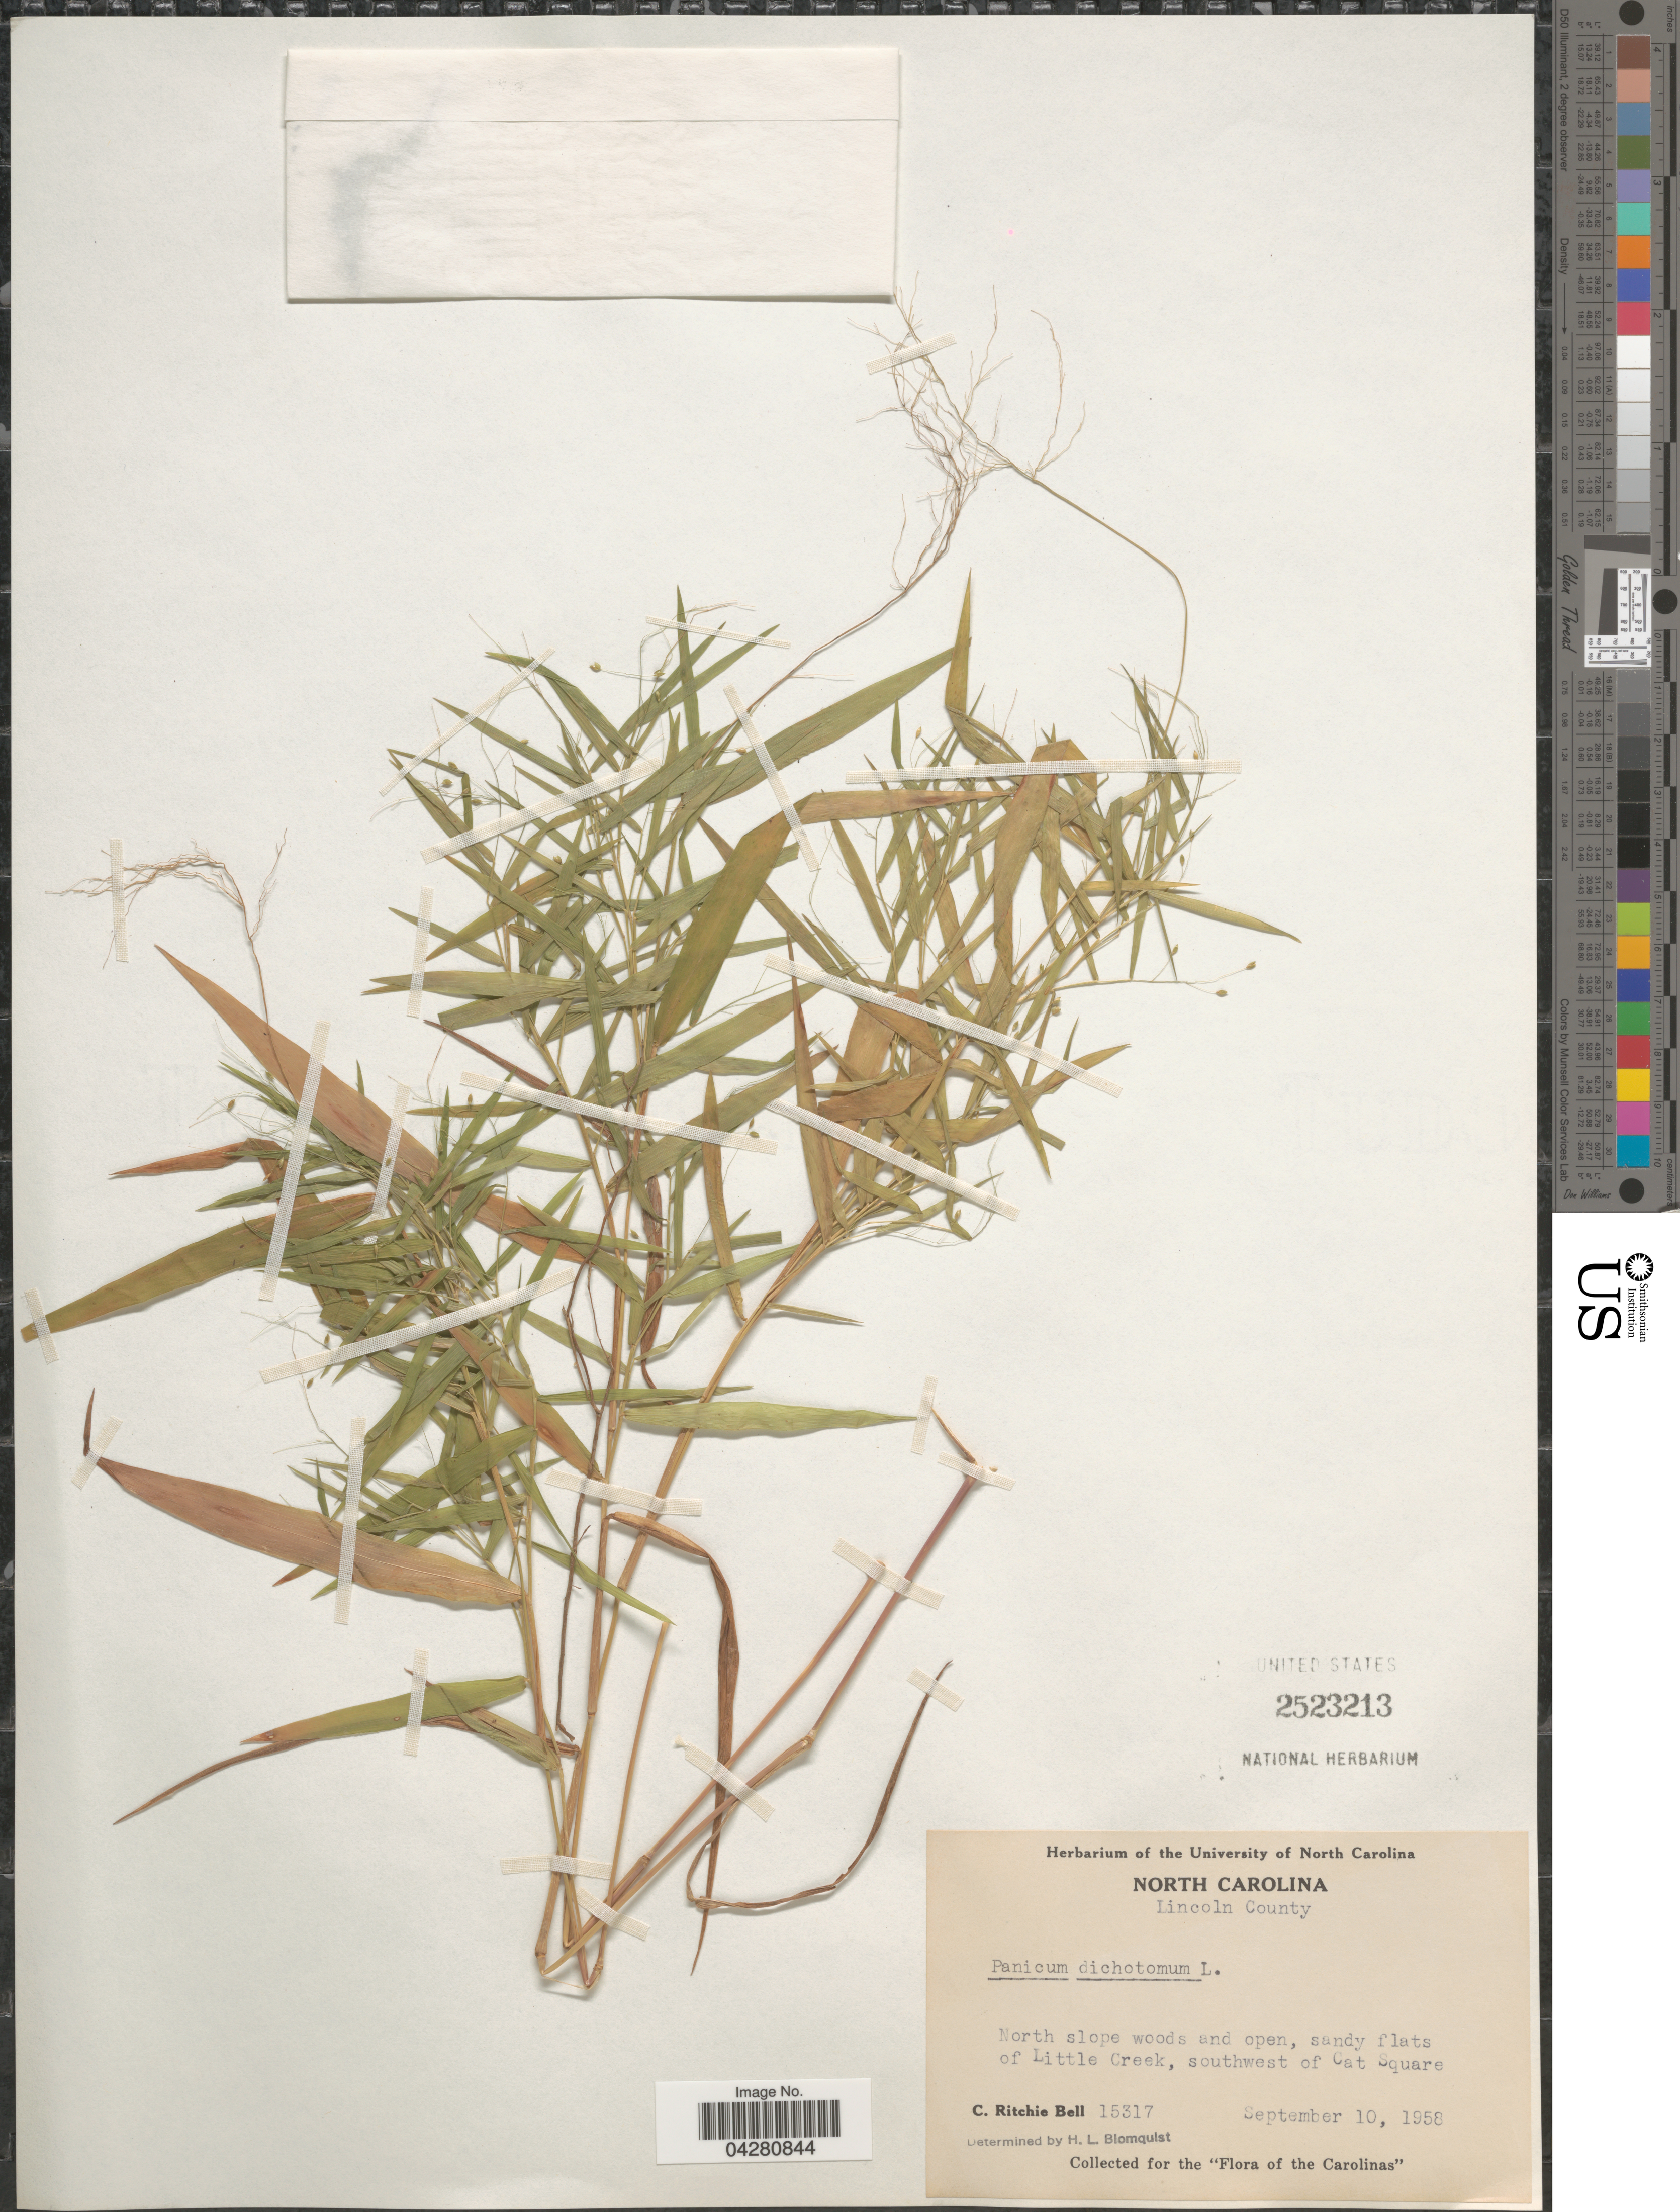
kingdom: Plantae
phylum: Tracheophyta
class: Liliopsida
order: Poales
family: Poaceae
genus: Dichanthelium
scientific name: Dichanthelium dichotomum var. dichotomum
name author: (L.) Gould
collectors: C. R. Bell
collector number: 15317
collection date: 1958-09-10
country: United States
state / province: North Carolina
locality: Lincoln County. North slope woods and open, sandy flats of Little Creek, southwest of Cat Square.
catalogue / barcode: US 2523213